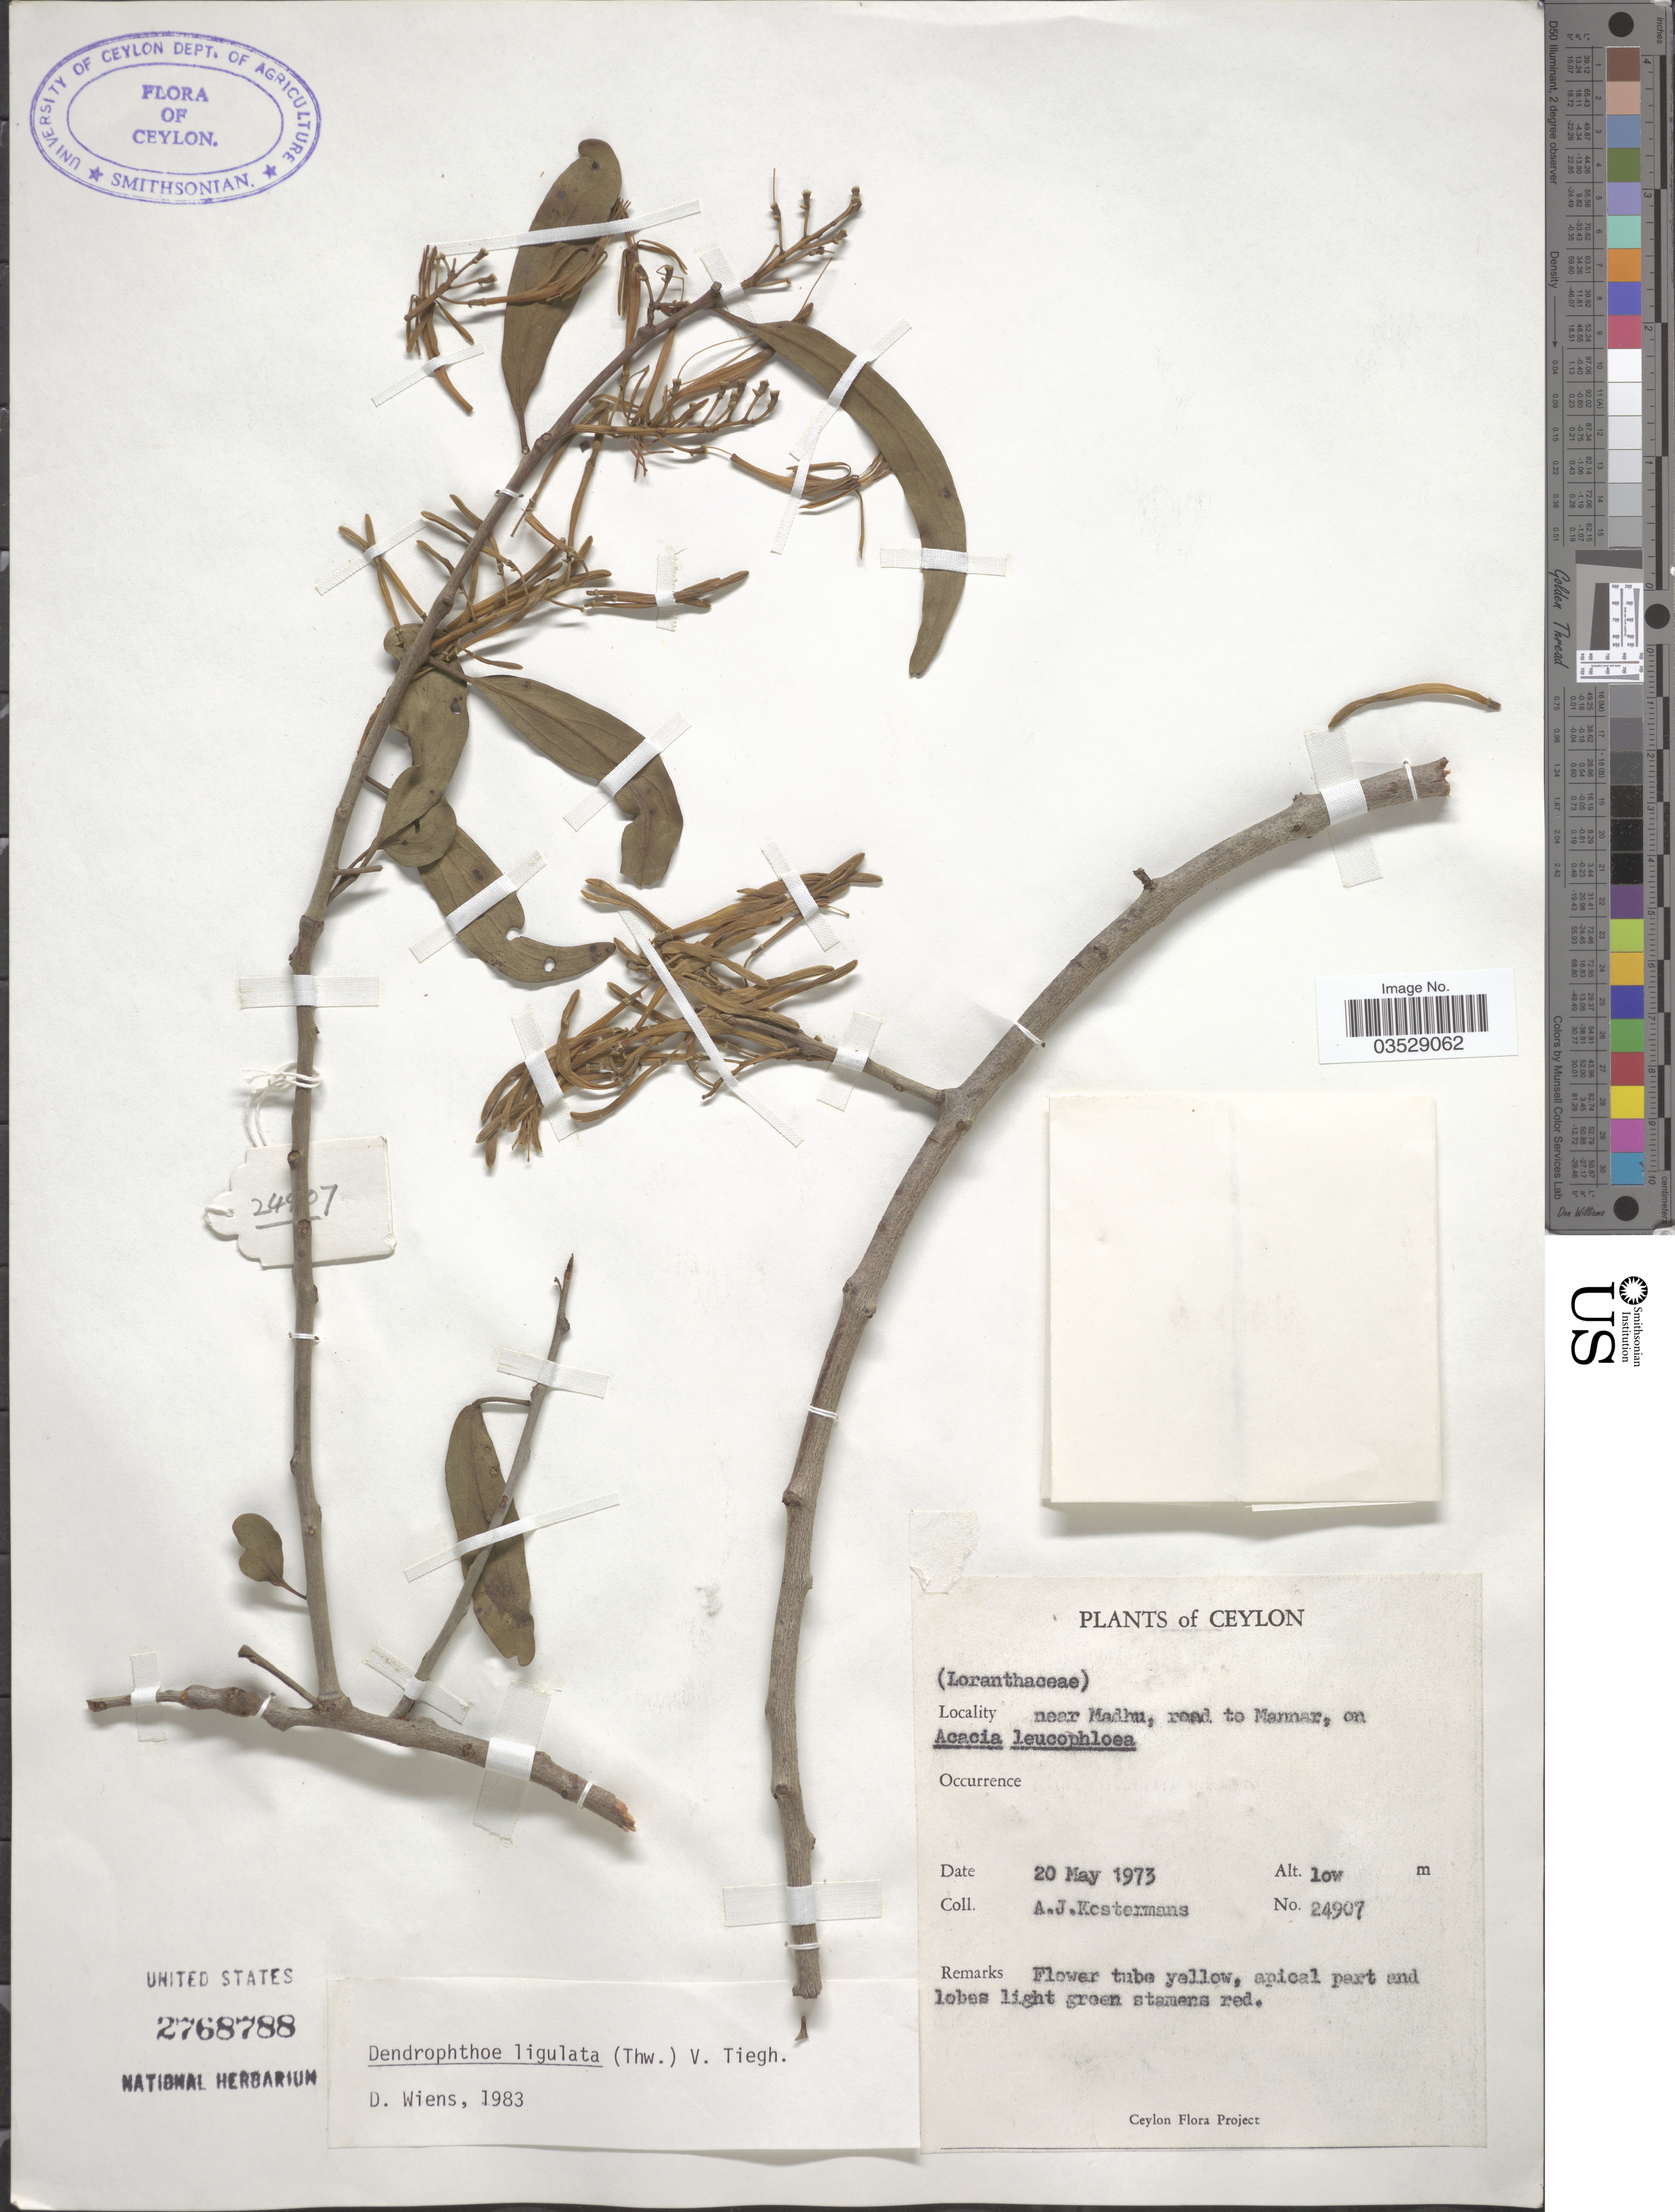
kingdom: Plantae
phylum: Tracheophyta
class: Magnoliopsida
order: Santalales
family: Loranthaceae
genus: Dendrophthoe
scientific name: Dendrophthoe ligulata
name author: (Thwaites) Tiegh.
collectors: A. J. G. Kostermans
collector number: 24907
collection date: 1973-05-20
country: Sri Lanka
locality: Ceylon. Near Madhu, road to Mannar.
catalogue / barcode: US 2768788